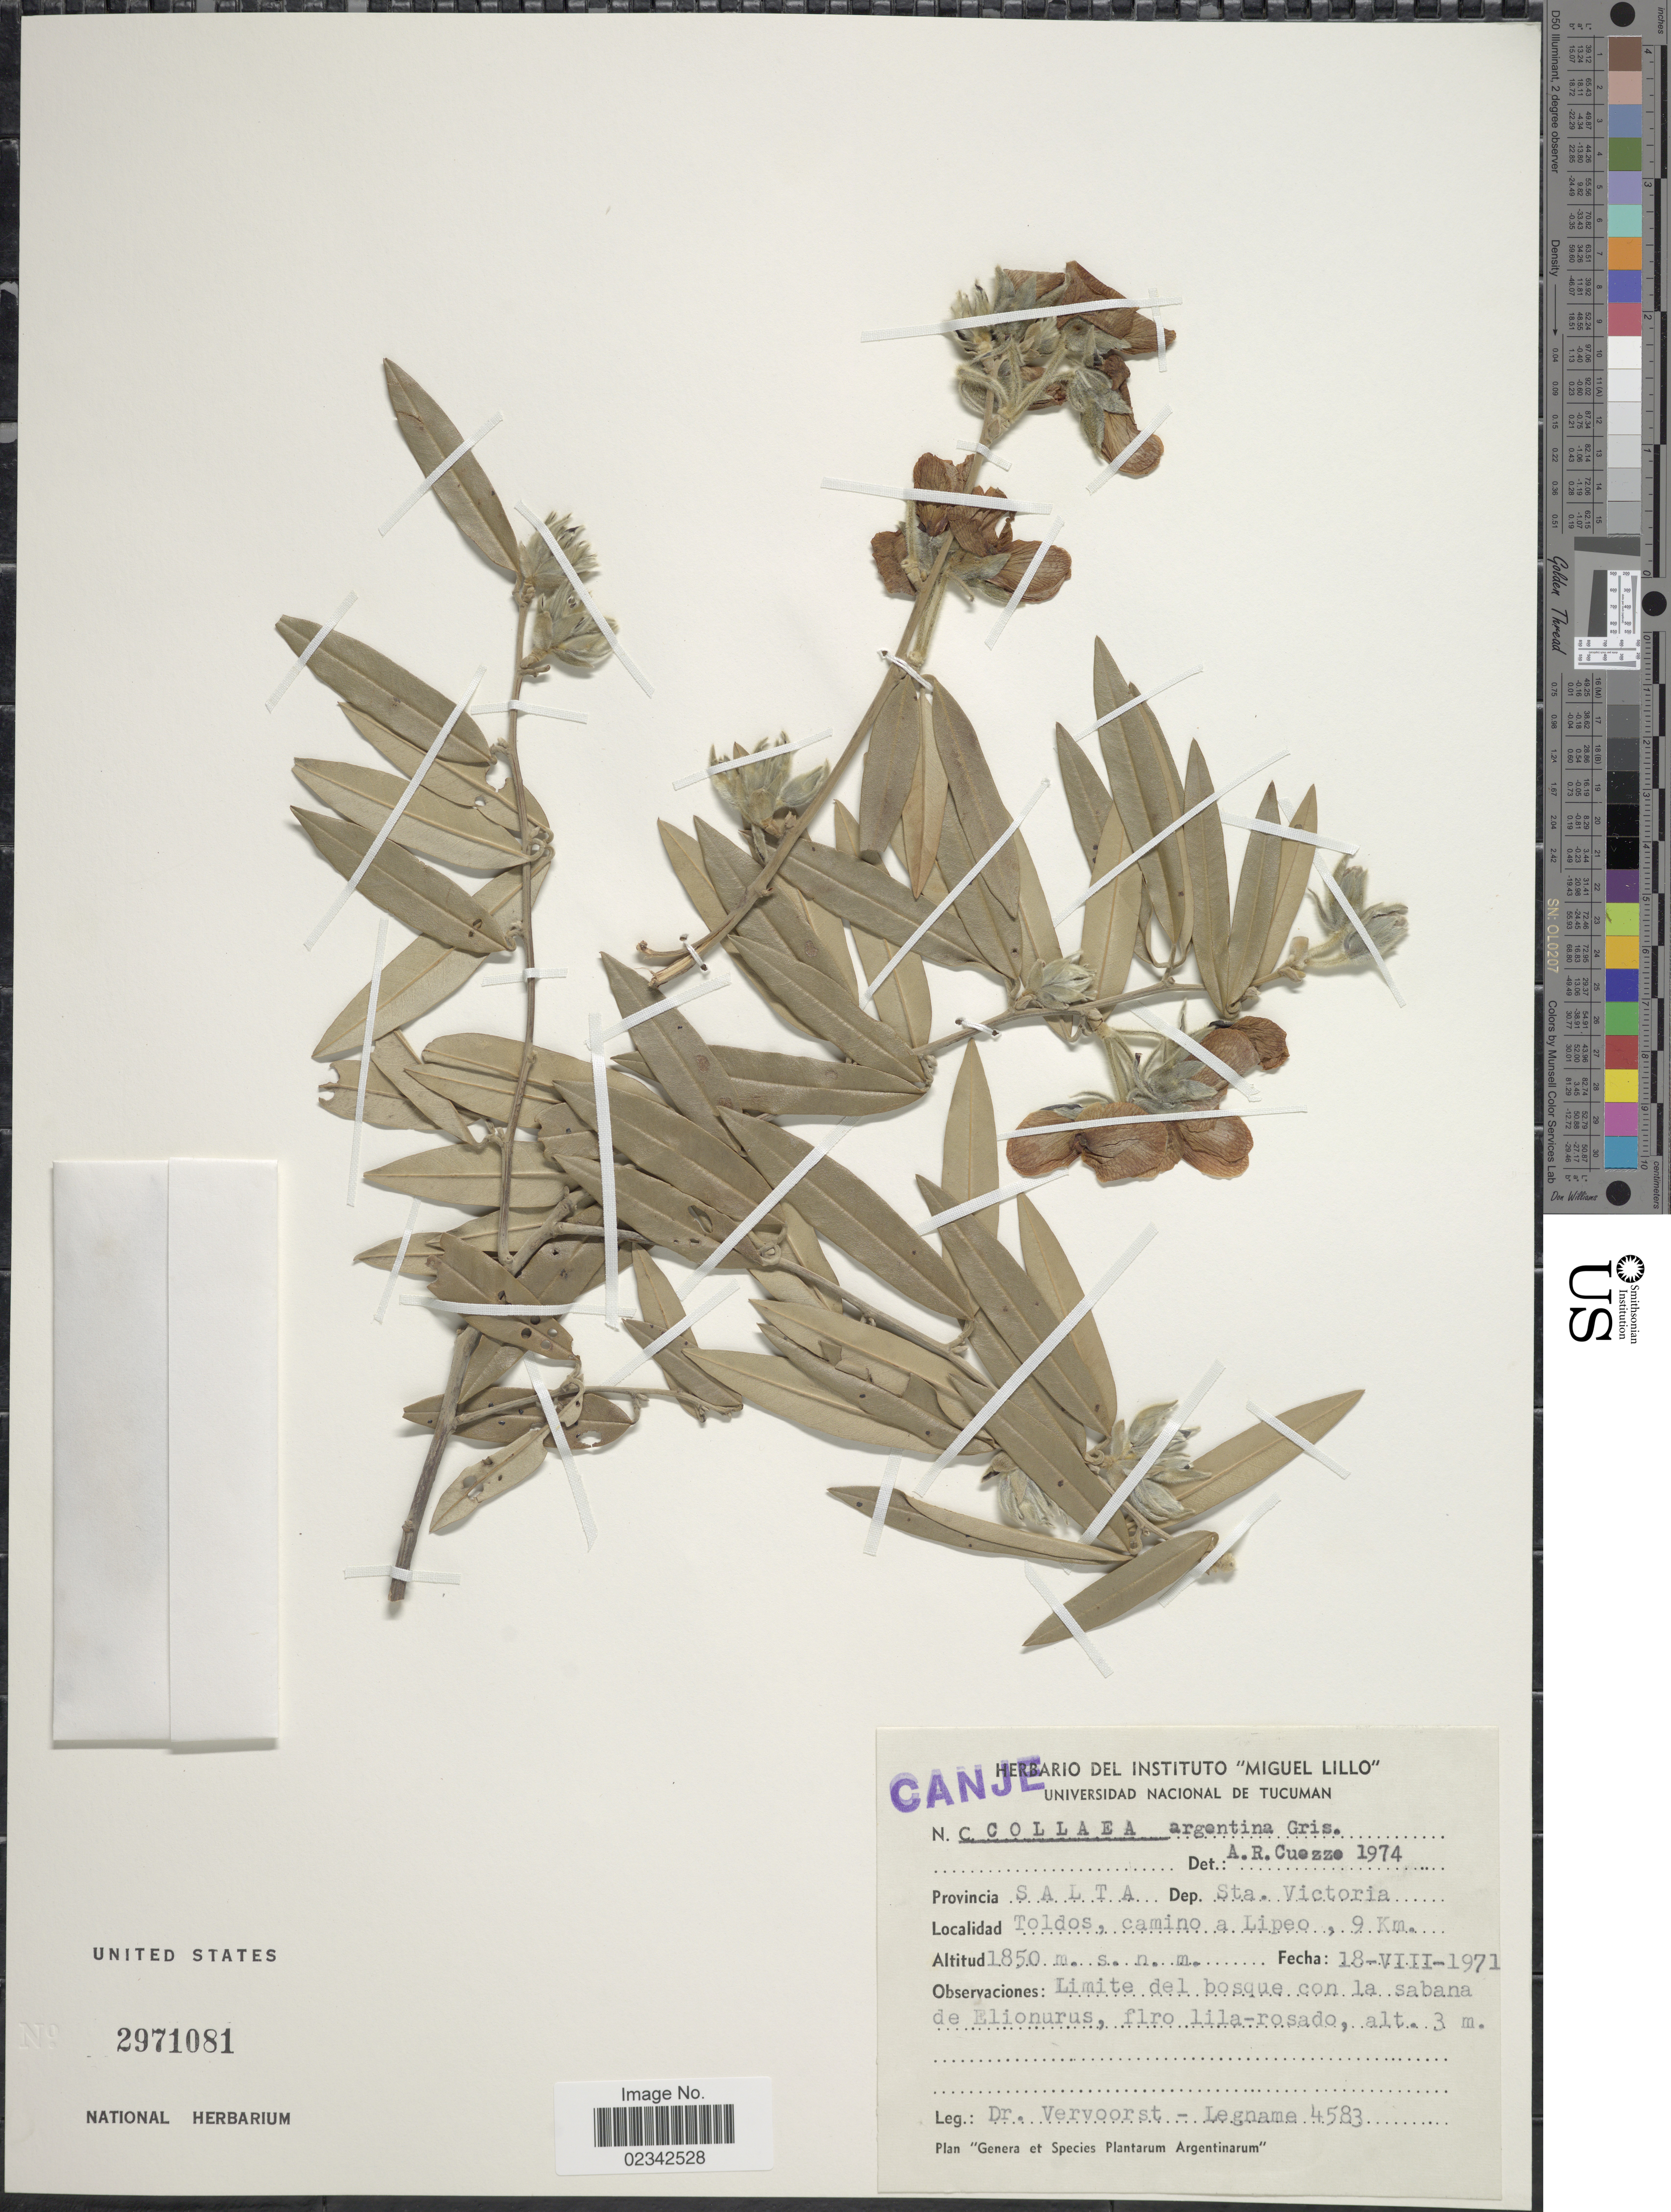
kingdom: Plantae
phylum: Tracheophyta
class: Magnoliopsida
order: Fabales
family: Fabaceae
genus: Collaea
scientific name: Collaea argentina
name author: Griseb.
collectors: V. Legname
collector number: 4583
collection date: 1971-08-18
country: Argentina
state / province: Salta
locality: Dep. Sta. Victoria, Toldos, camino a Lipeo, 90 km.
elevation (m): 1850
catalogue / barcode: US 2971081